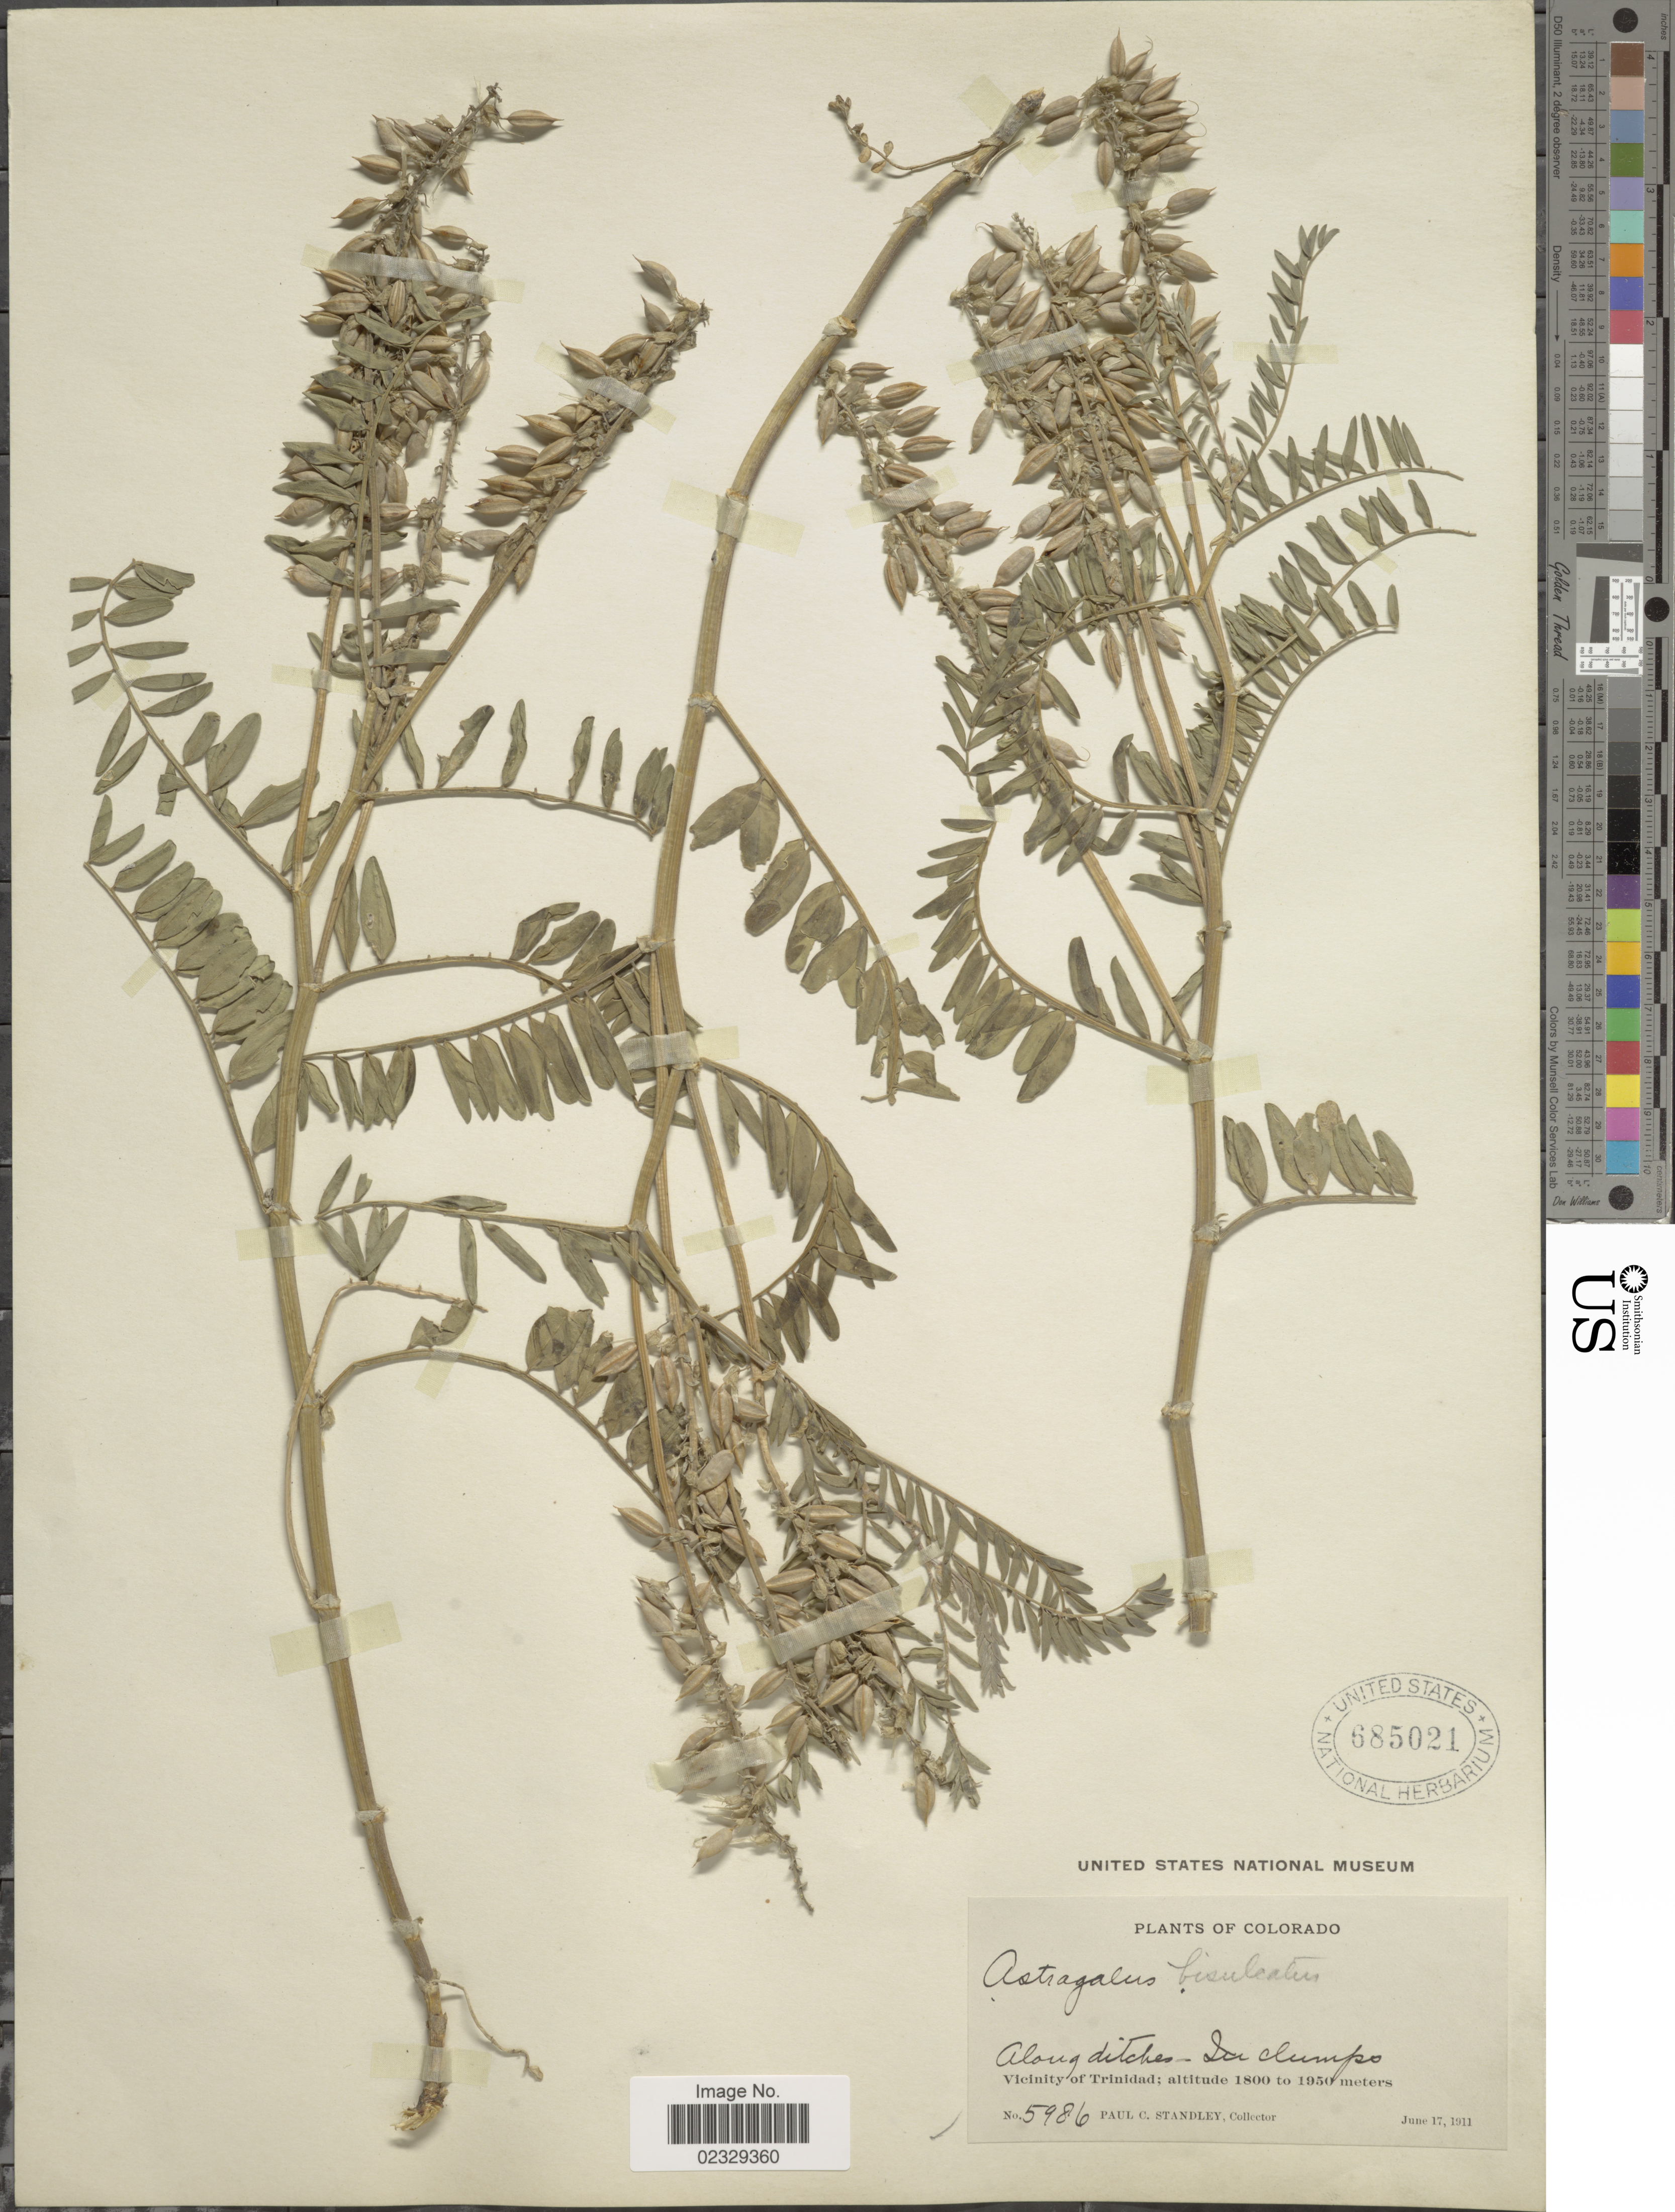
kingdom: Plantae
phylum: Tracheophyta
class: Magnoliopsida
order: Fabales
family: Fabaceae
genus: Astragalus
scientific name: Astragalus bisulcatus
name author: (Hook.) A. Gray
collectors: P. C. Standley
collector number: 5986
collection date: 1911-06-17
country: United States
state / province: Colorado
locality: Along dithces - In campo, Vicinity of Trinidad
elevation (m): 1800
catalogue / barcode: US 685021